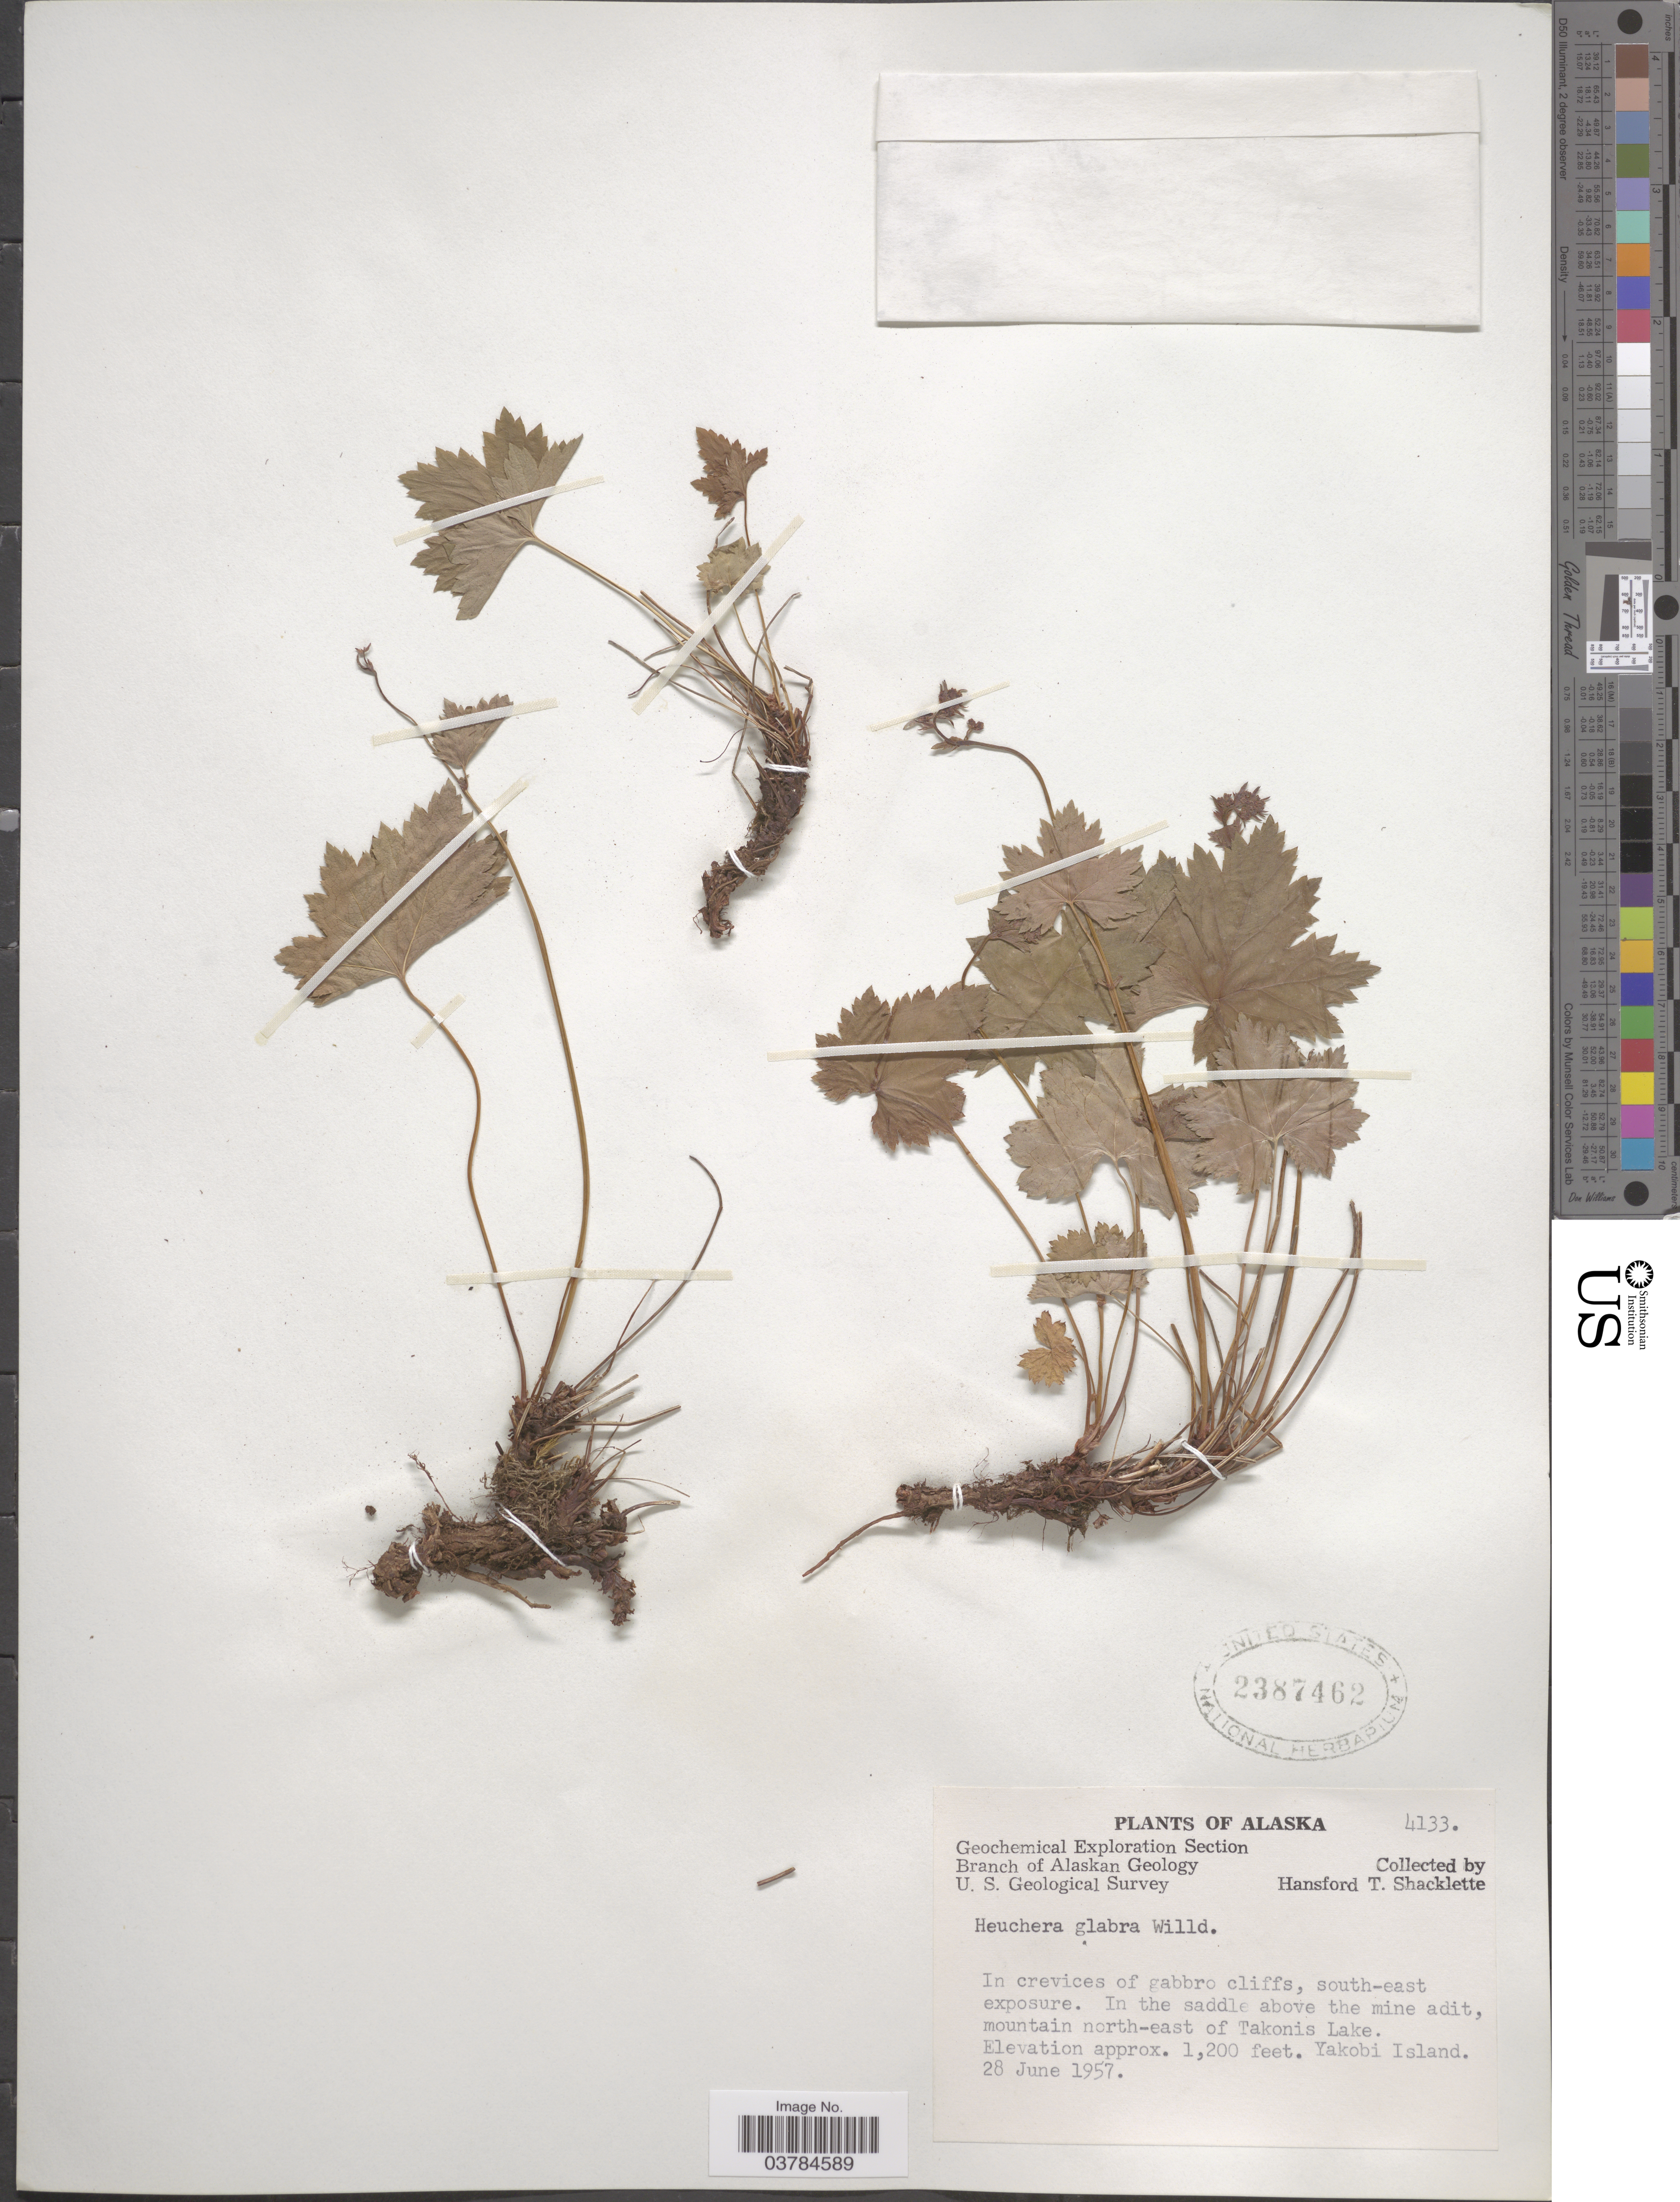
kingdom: Plantae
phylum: Tracheophyta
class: Magnoliopsida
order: Saxifragales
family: Saxifragaceae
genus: Heuchera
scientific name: Heuchera glabra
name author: Willd. ex Roem. & Schult.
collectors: H. Shacklette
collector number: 4133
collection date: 1957-06-28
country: United States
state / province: Alaska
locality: Geochemical Exploration Section. U.S. Geological Survey. South-east exposure. In the saddle above the mine adit, mountain north-east of Takonis Lake. Yakobi Island.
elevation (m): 366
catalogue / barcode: US 2387462